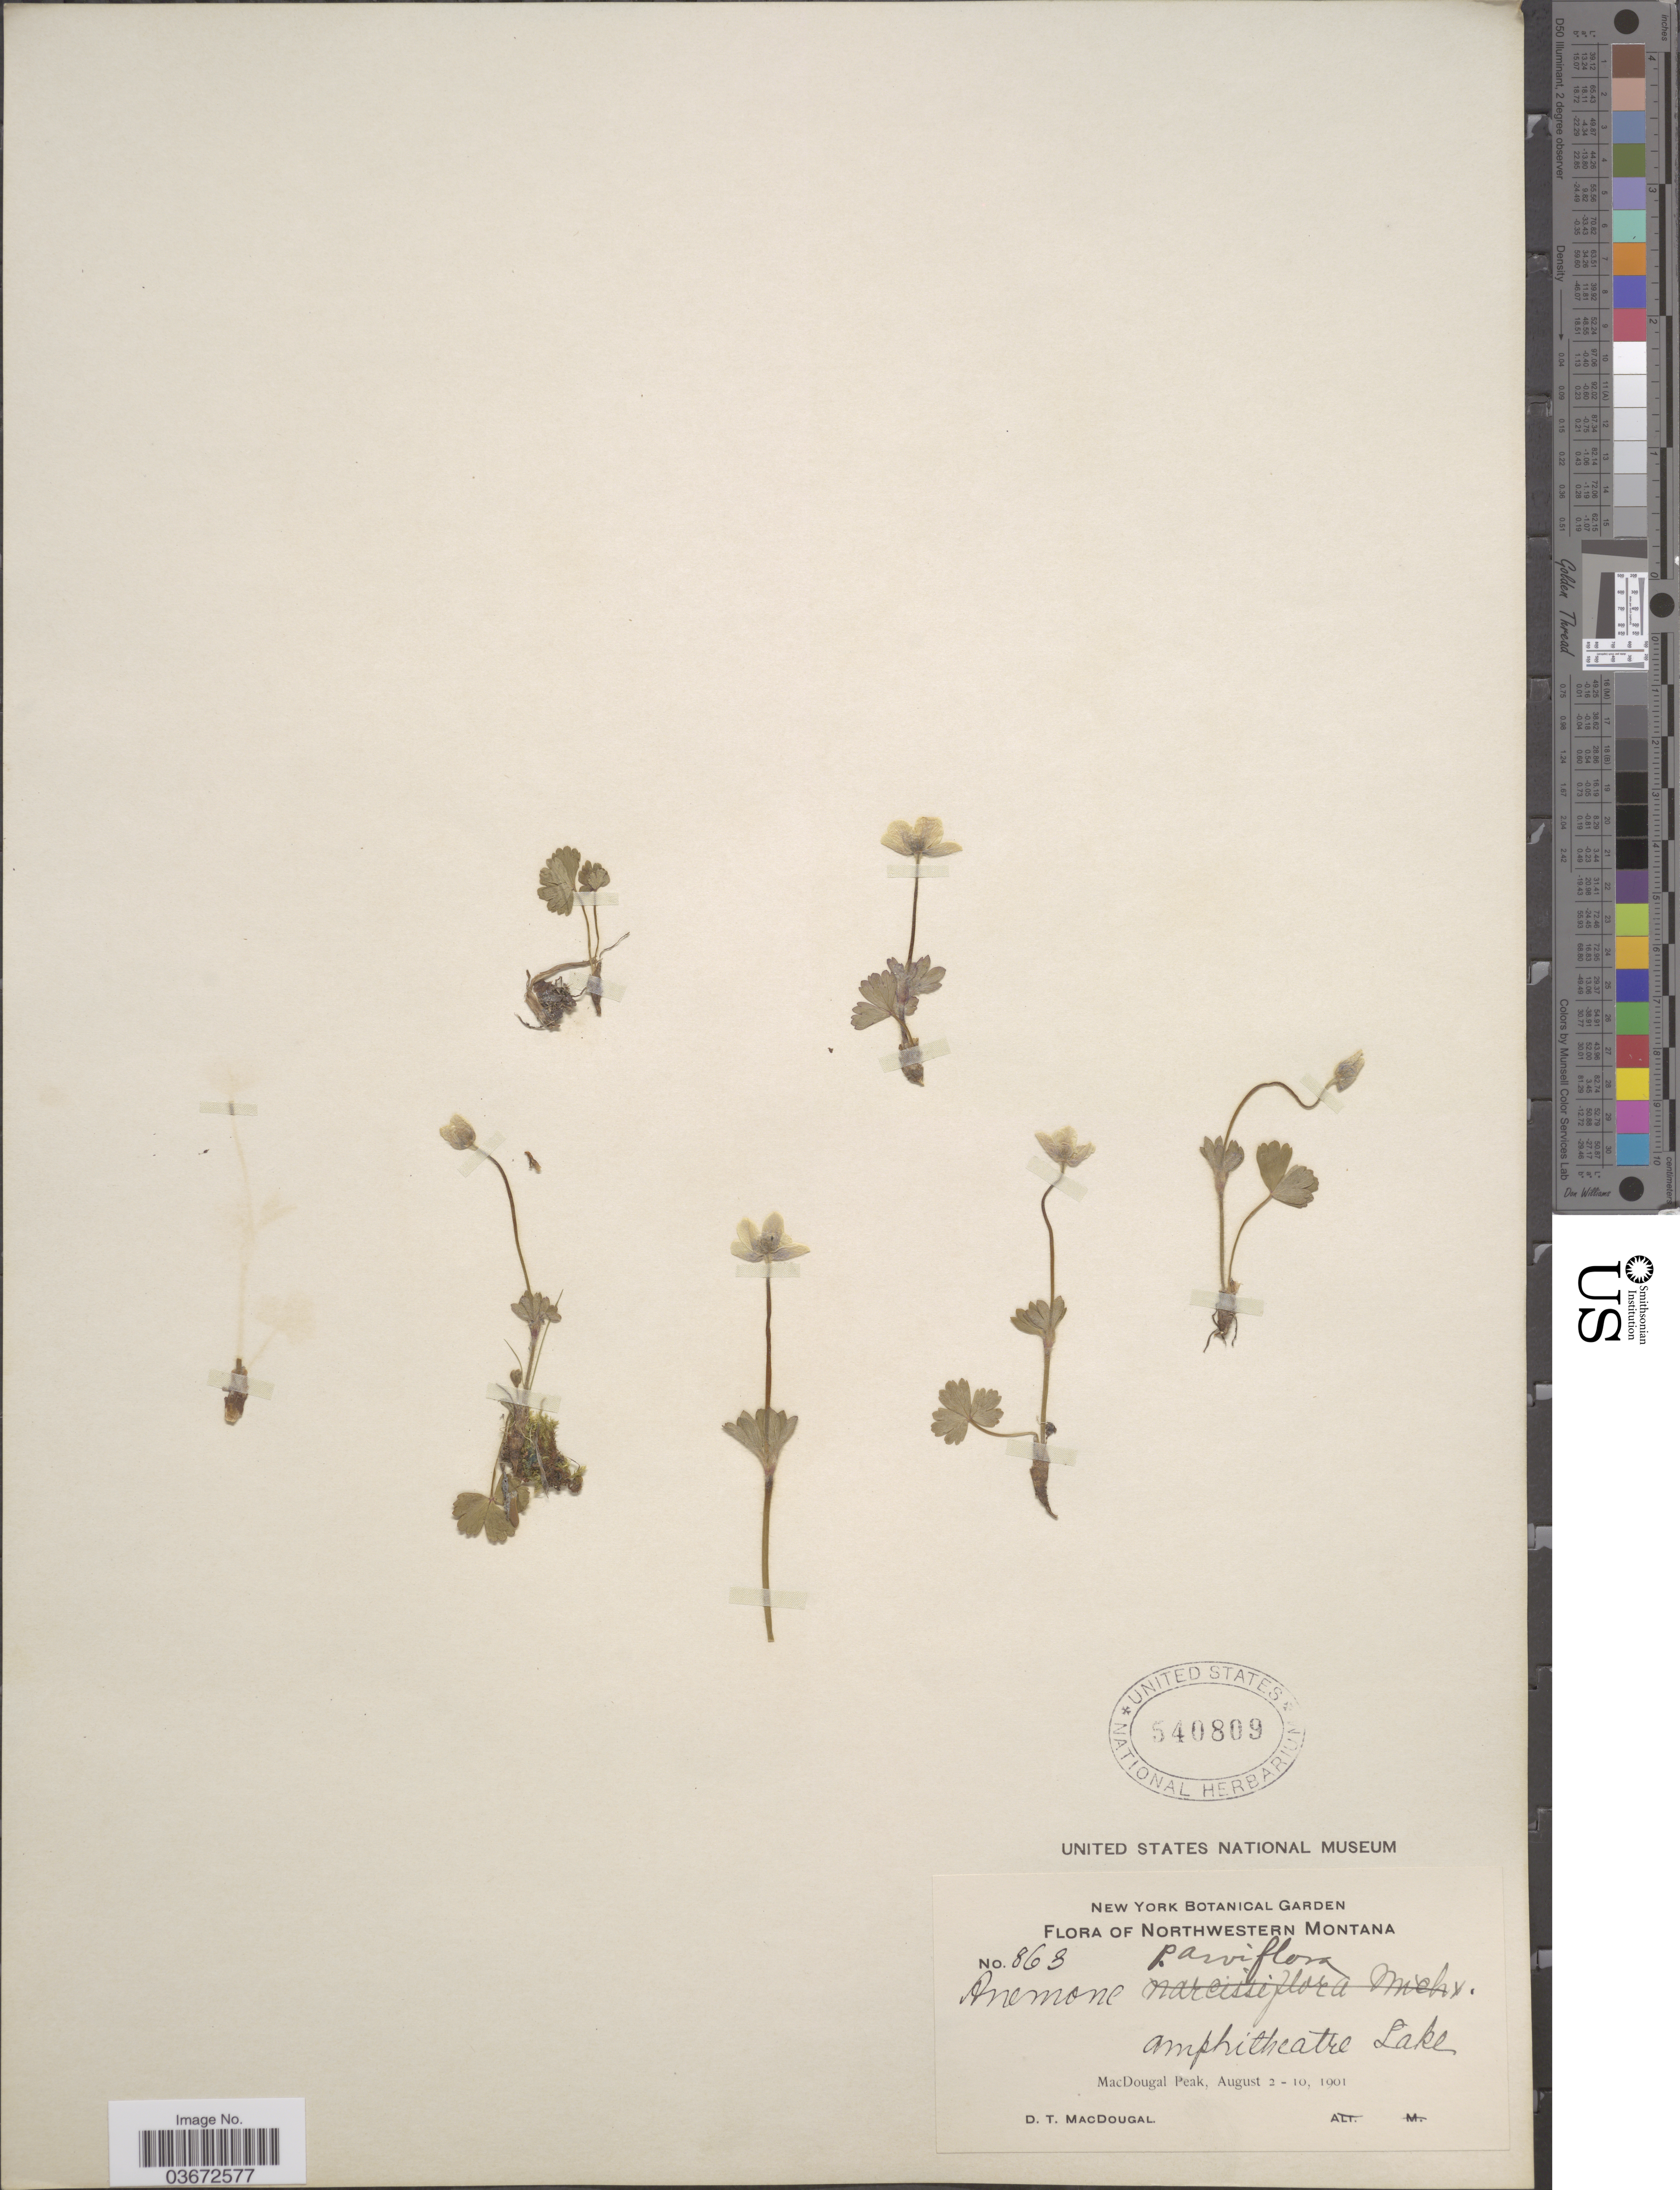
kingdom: Plantae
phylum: Tracheophyta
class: Magnoliopsida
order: Ranunculales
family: Ranunculaceae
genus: Anemone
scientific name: Anemone parviflora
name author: Michx.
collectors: D. T. MacDougal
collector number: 863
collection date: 1901-08-02/1901-08-10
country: United States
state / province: Montana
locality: Northwestern Montana. Amphitheatre Lake. MacDougal Peak.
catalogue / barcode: US 540809